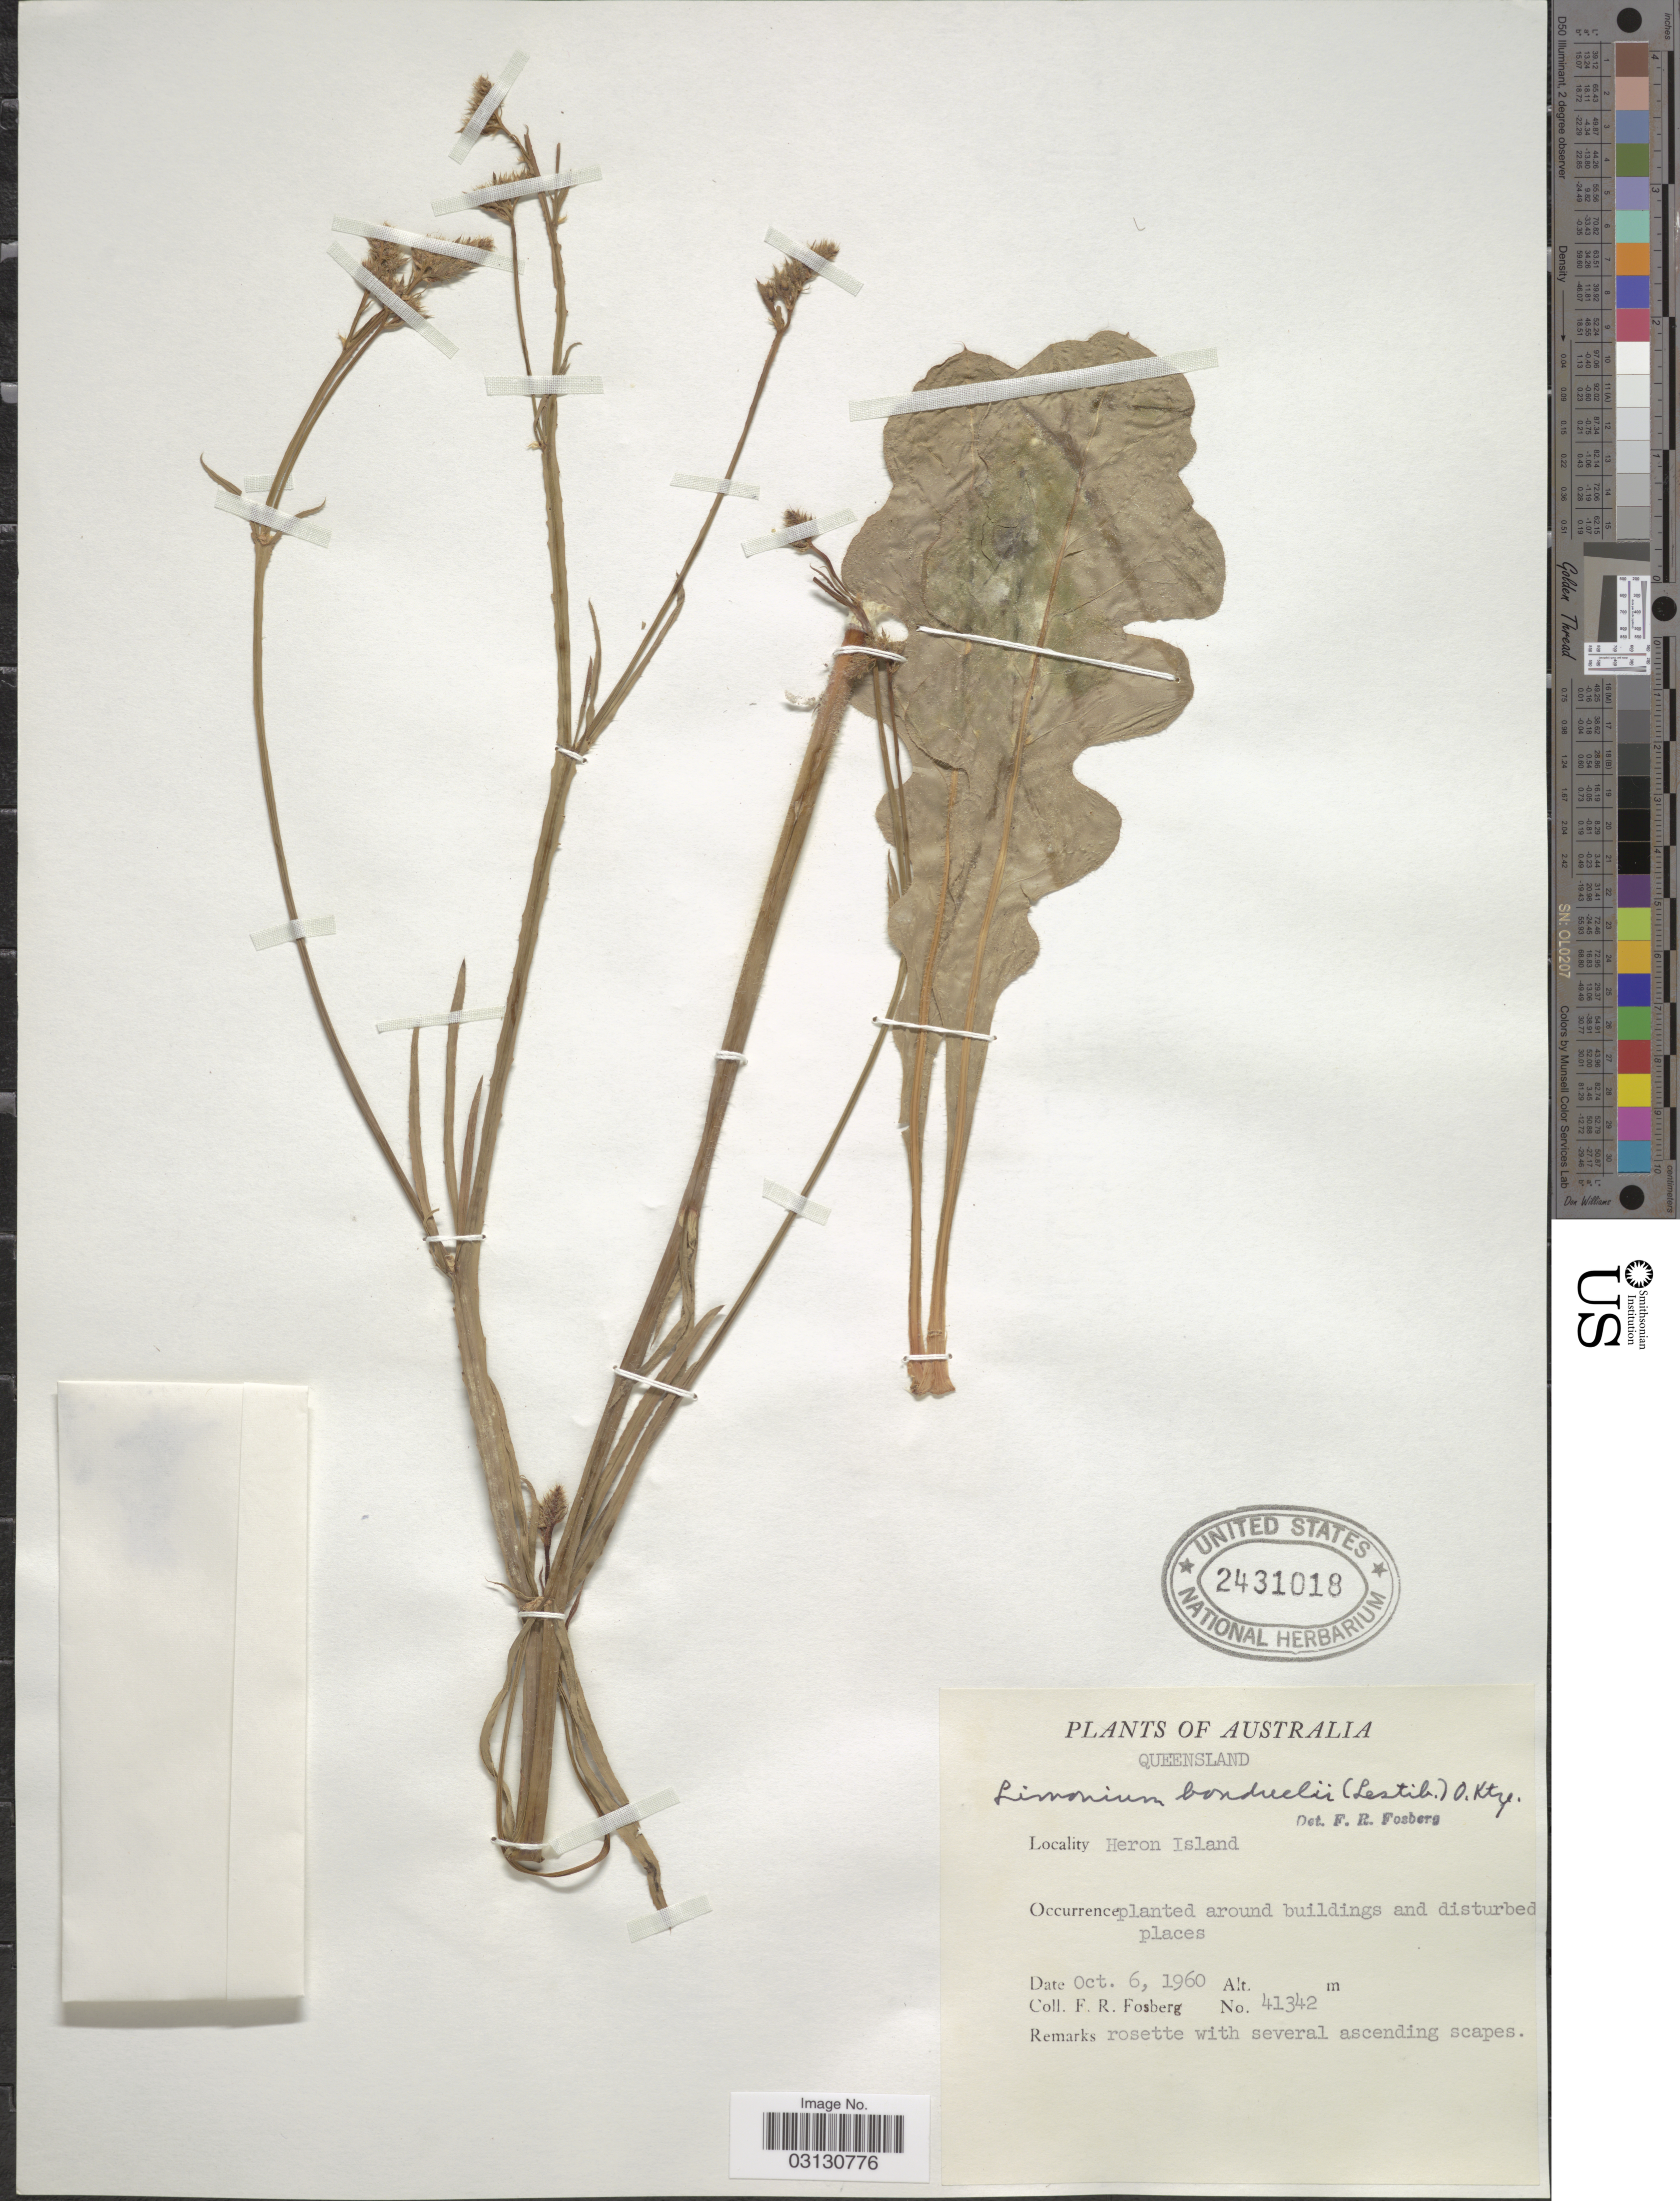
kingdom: Plantae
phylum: Tracheophyta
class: Magnoliopsida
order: Caryophyllales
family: Plumbaginaceae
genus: Limonium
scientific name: Limonium bonducellii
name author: (T.Lestib.) Kuntze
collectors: F. R. Fosberg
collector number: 41342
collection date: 1960-10-06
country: Australia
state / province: Queensland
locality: Heron Island.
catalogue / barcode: US 2431018